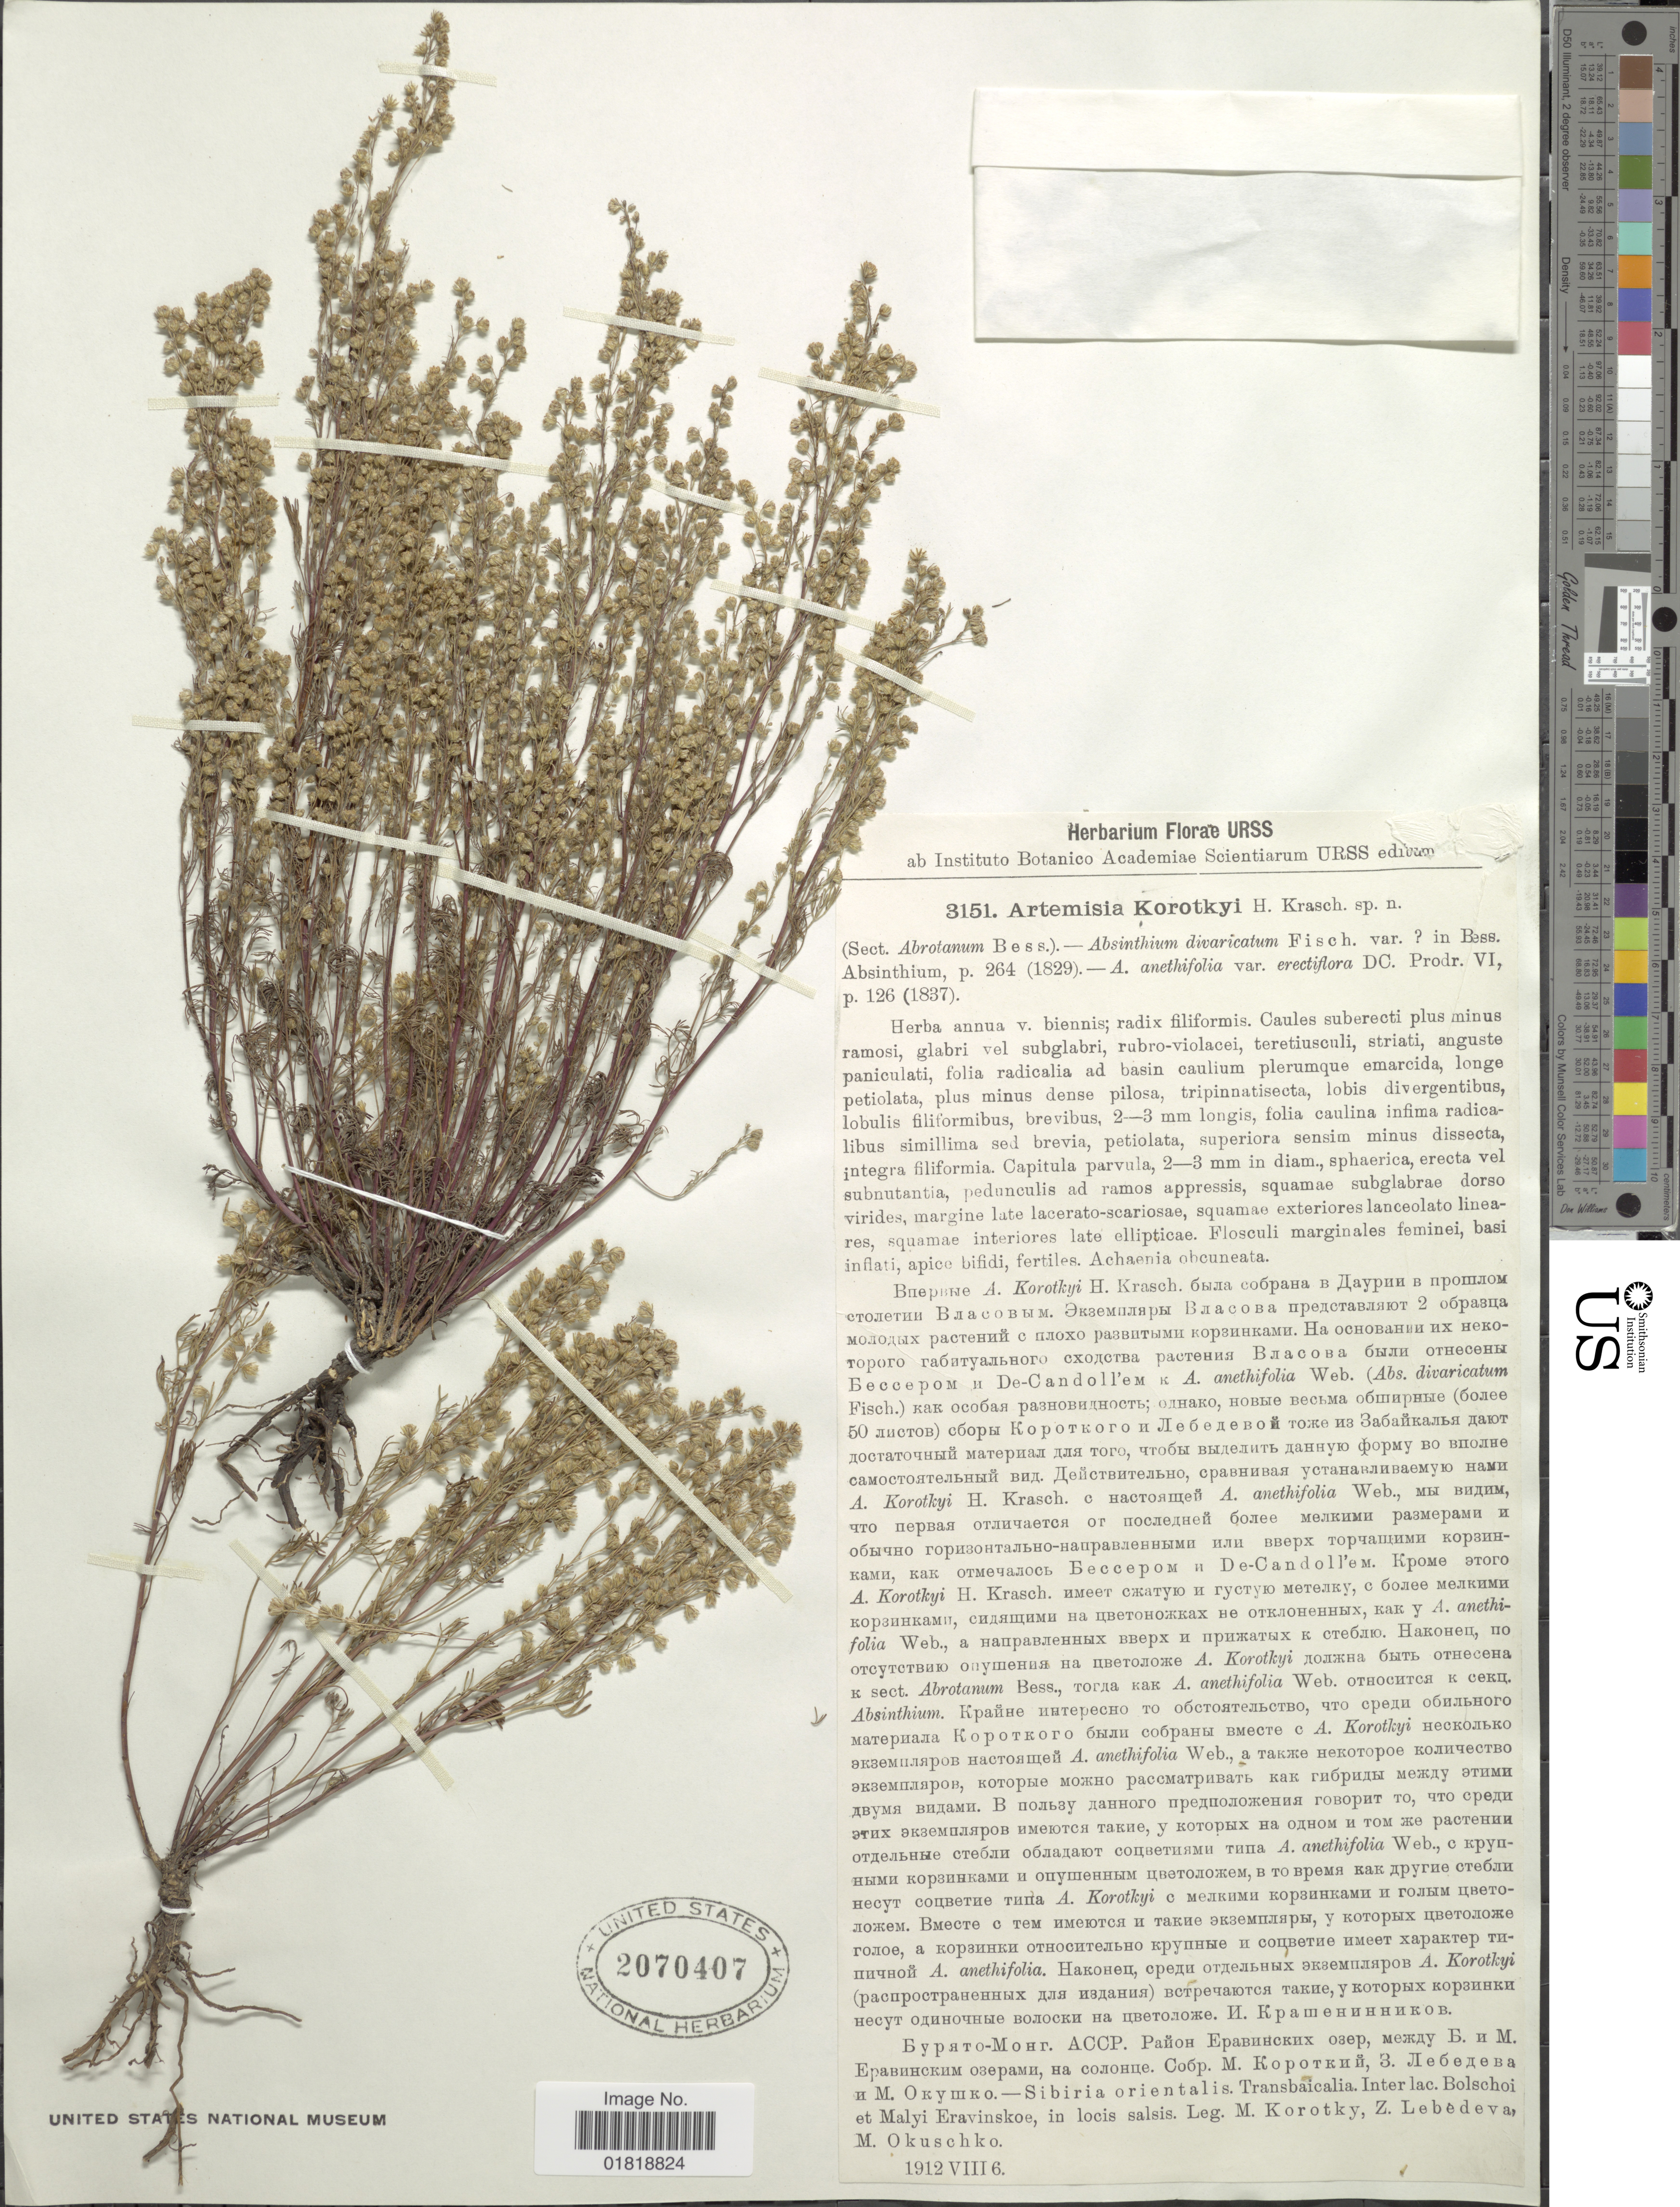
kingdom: Plantae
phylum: Tracheophyta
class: Magnoliopsida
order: Asterales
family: Asteraceae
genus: Artemisia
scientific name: Artemisia korotkyi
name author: Krasch.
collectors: M. Korotky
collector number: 3151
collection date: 1912-08-06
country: Russian Federation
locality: Sibiria orientalis, Transbaicalia, Inter lac. Bolschoi et Malyi Eravinskoe, in locis salsis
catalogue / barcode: US 2070407